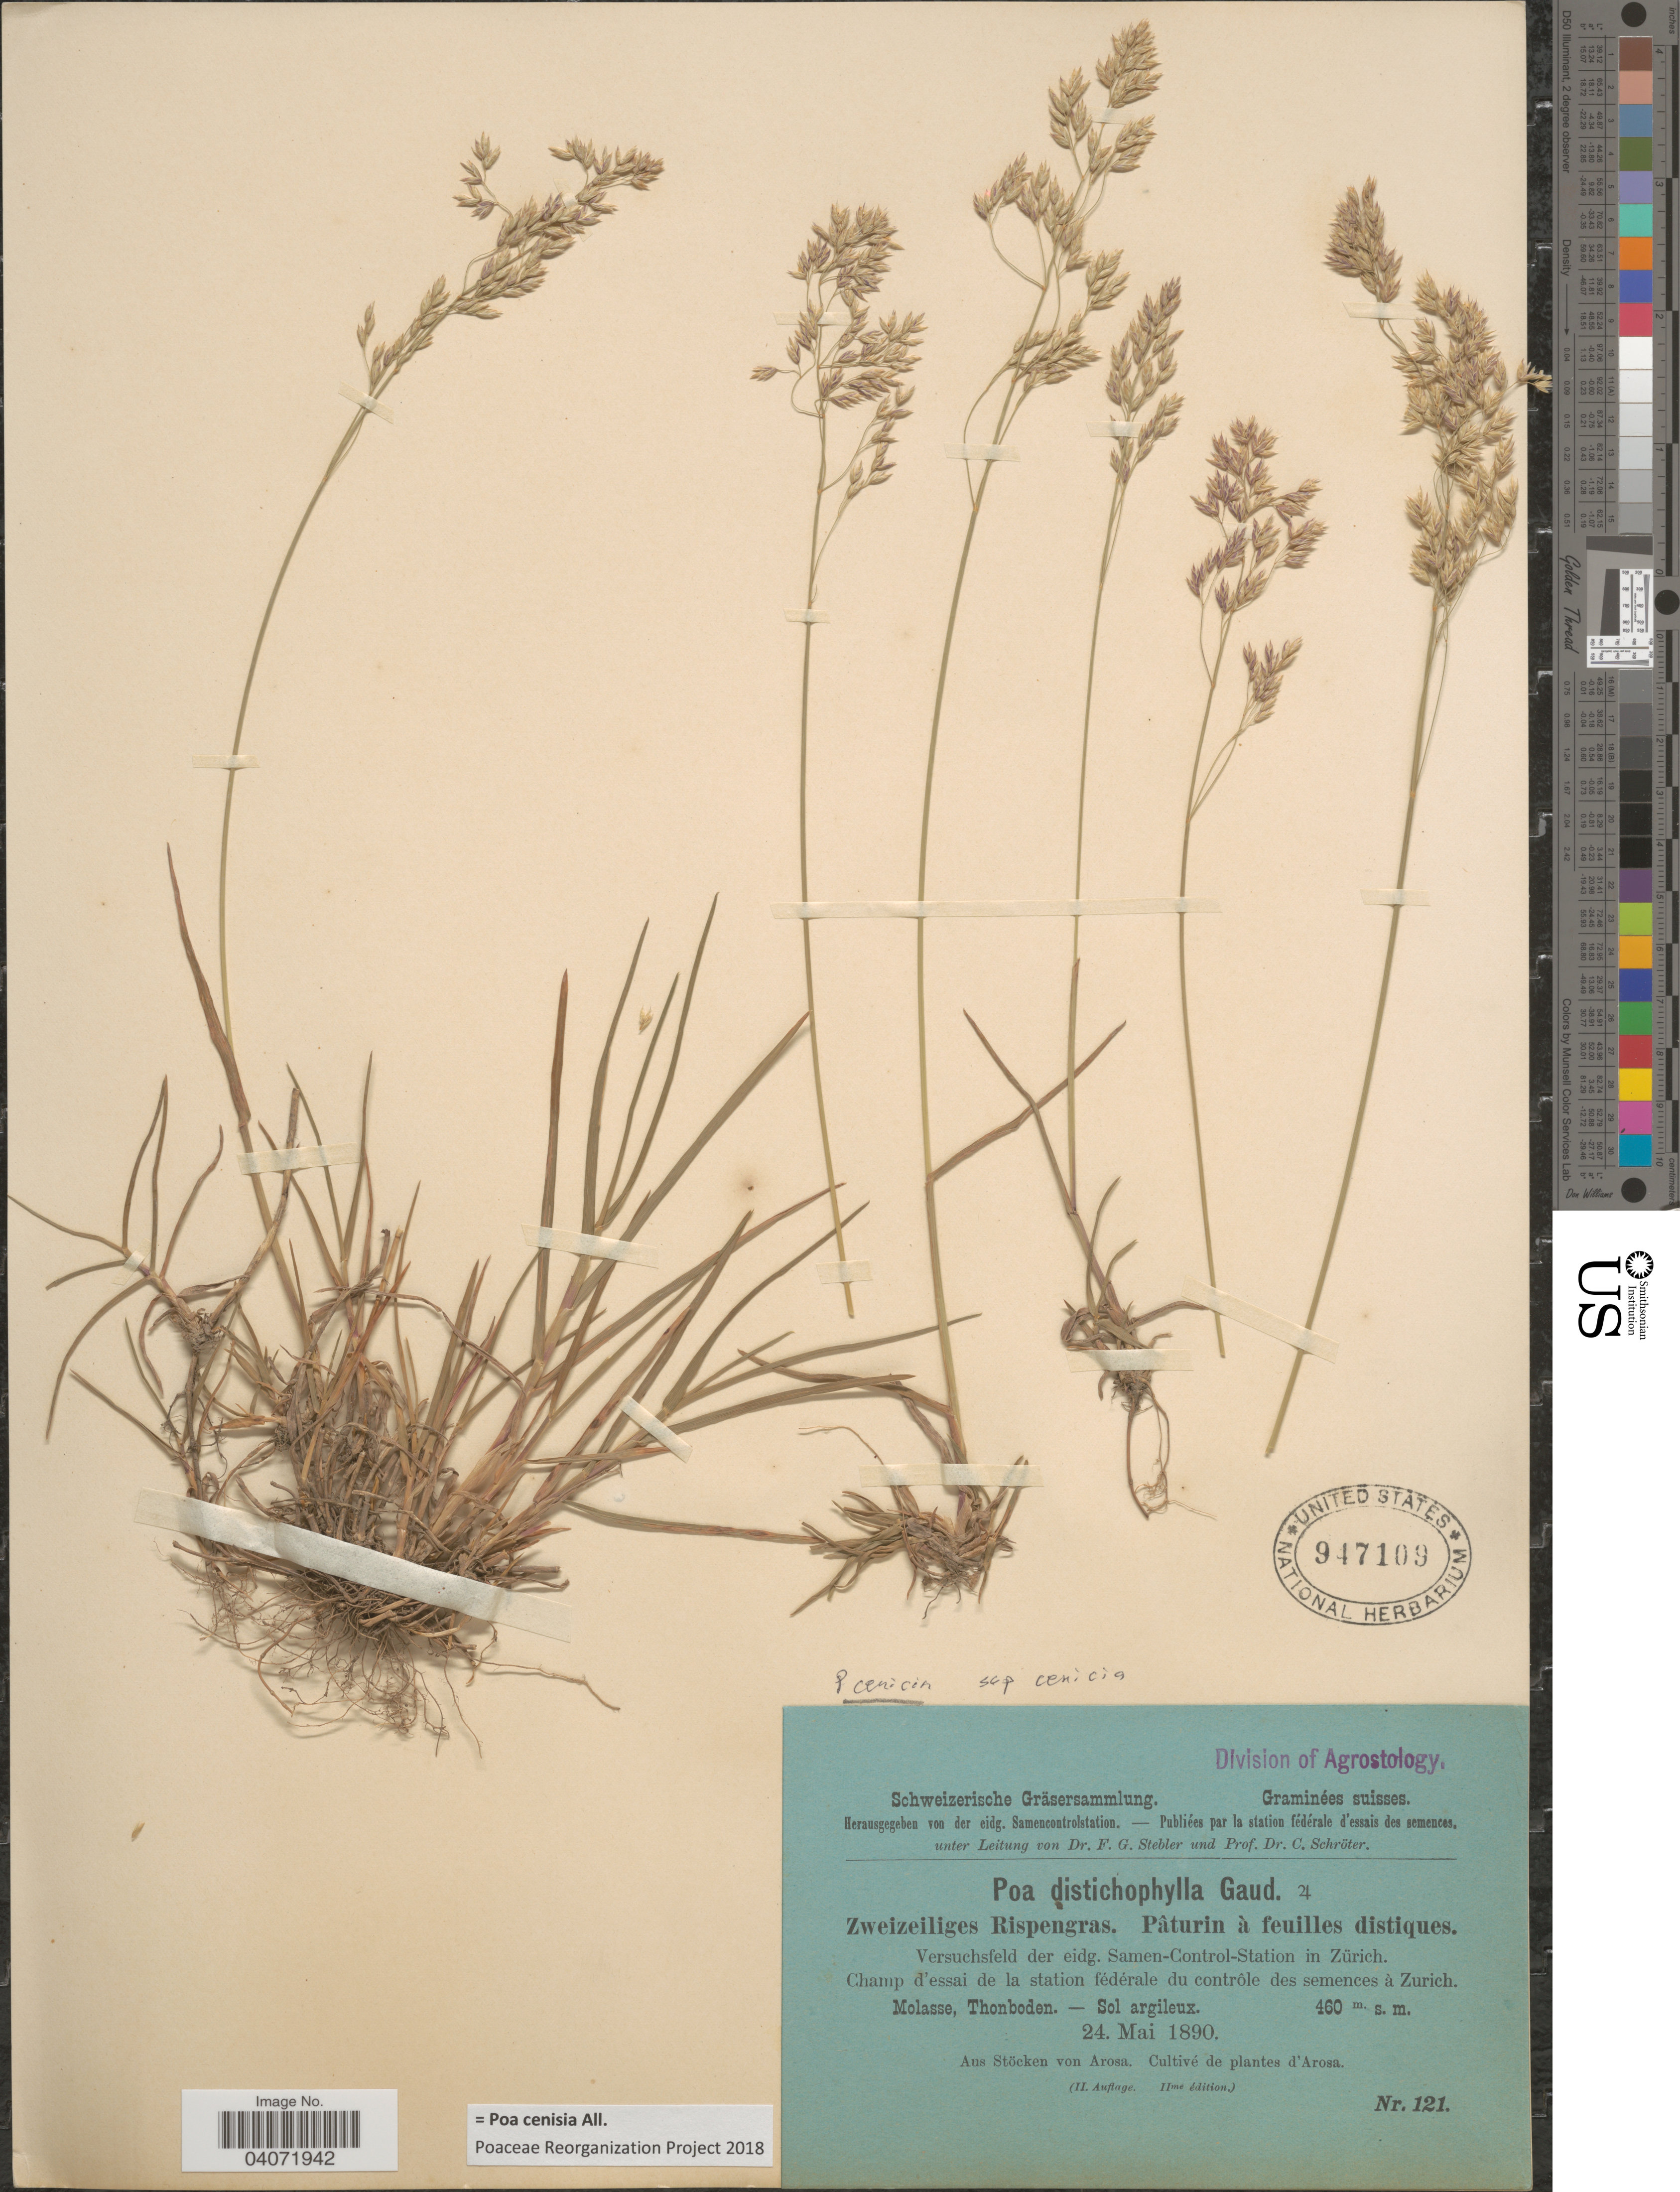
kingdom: Plantae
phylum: Tracheophyta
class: Liliopsida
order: Poales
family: Poaceae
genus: Poa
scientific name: Poa cenisia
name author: All.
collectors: Stebler, F.G. & Schröter, C.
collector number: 121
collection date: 1890-05-24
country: Switzerland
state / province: Zurich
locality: Versuchsfeld der eidg. Samen-Control-Station in Zürich. Champ d'essai de la station fédérale du contrôle des semences à Zurich. Molasse, Thonboden.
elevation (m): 46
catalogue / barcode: US 947109